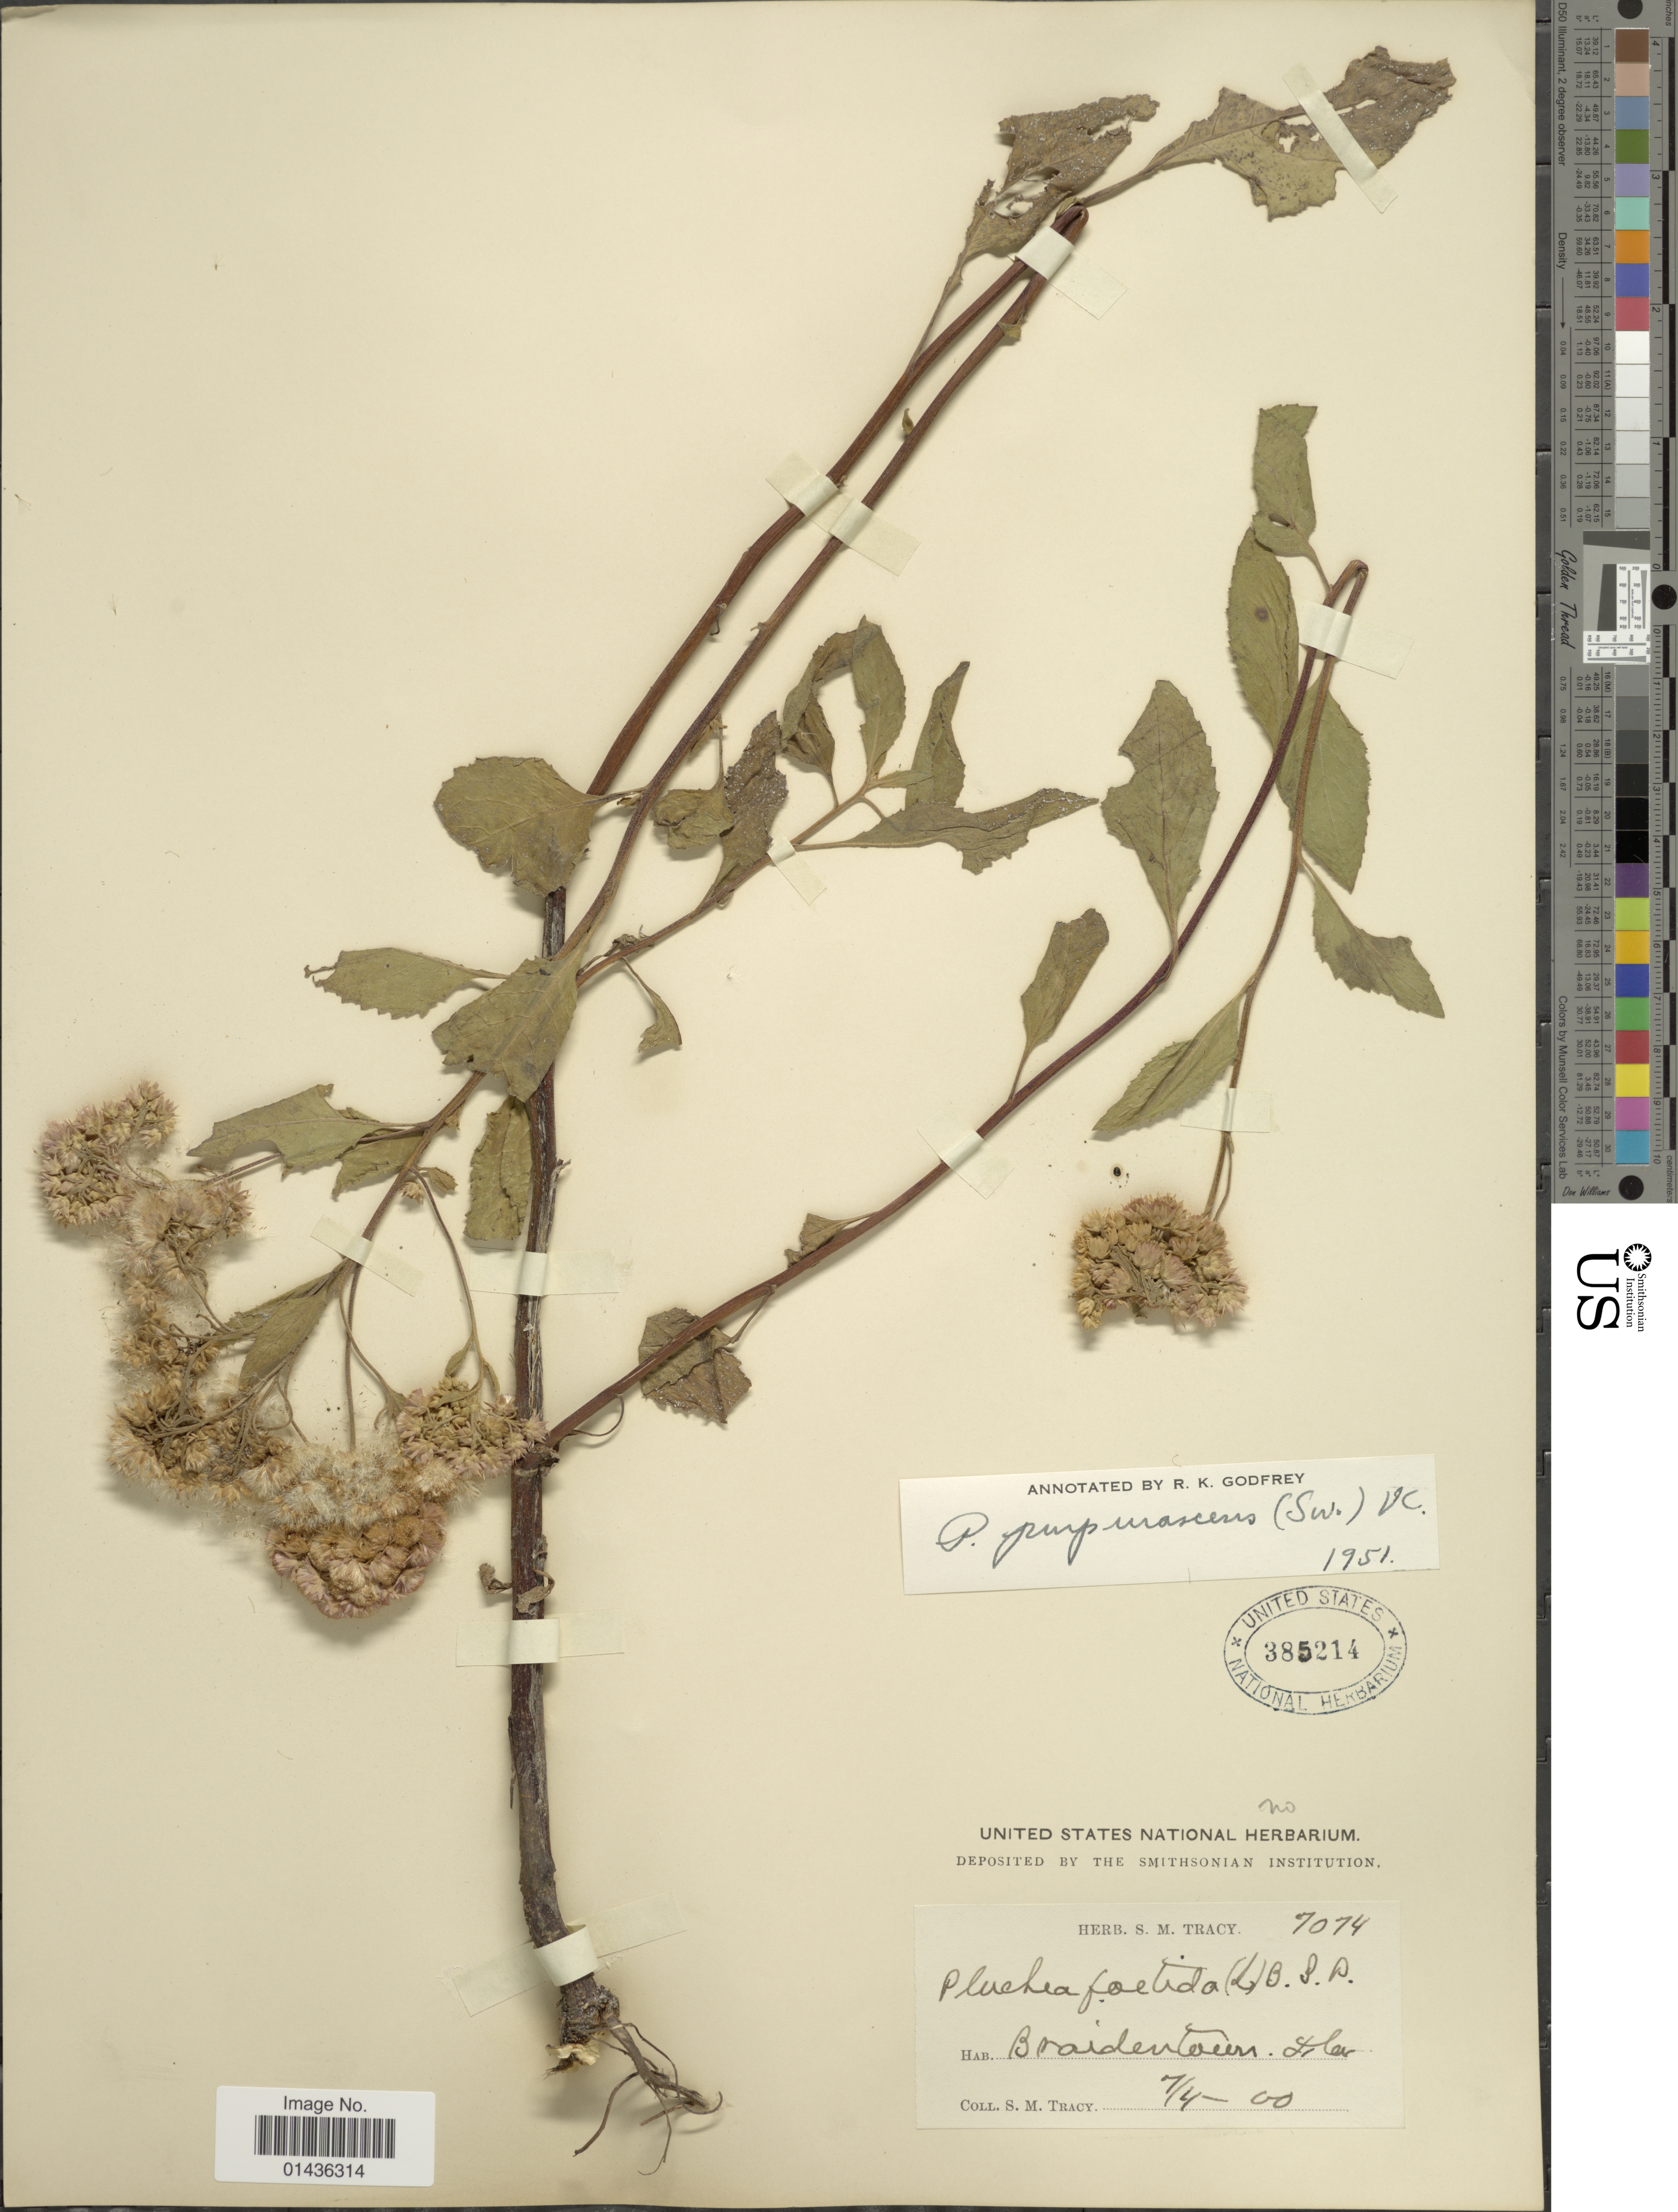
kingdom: Plantae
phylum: Tracheophyta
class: Magnoliopsida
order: Asterales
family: Asteraceae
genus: Pluchea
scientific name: Pluchea odorata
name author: (L.) Cass.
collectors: S. M. Tracy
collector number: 7074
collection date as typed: Transcribed d/m/y: 4/7/60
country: United States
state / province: Florida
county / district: Manatee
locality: Braidentown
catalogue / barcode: US 385214